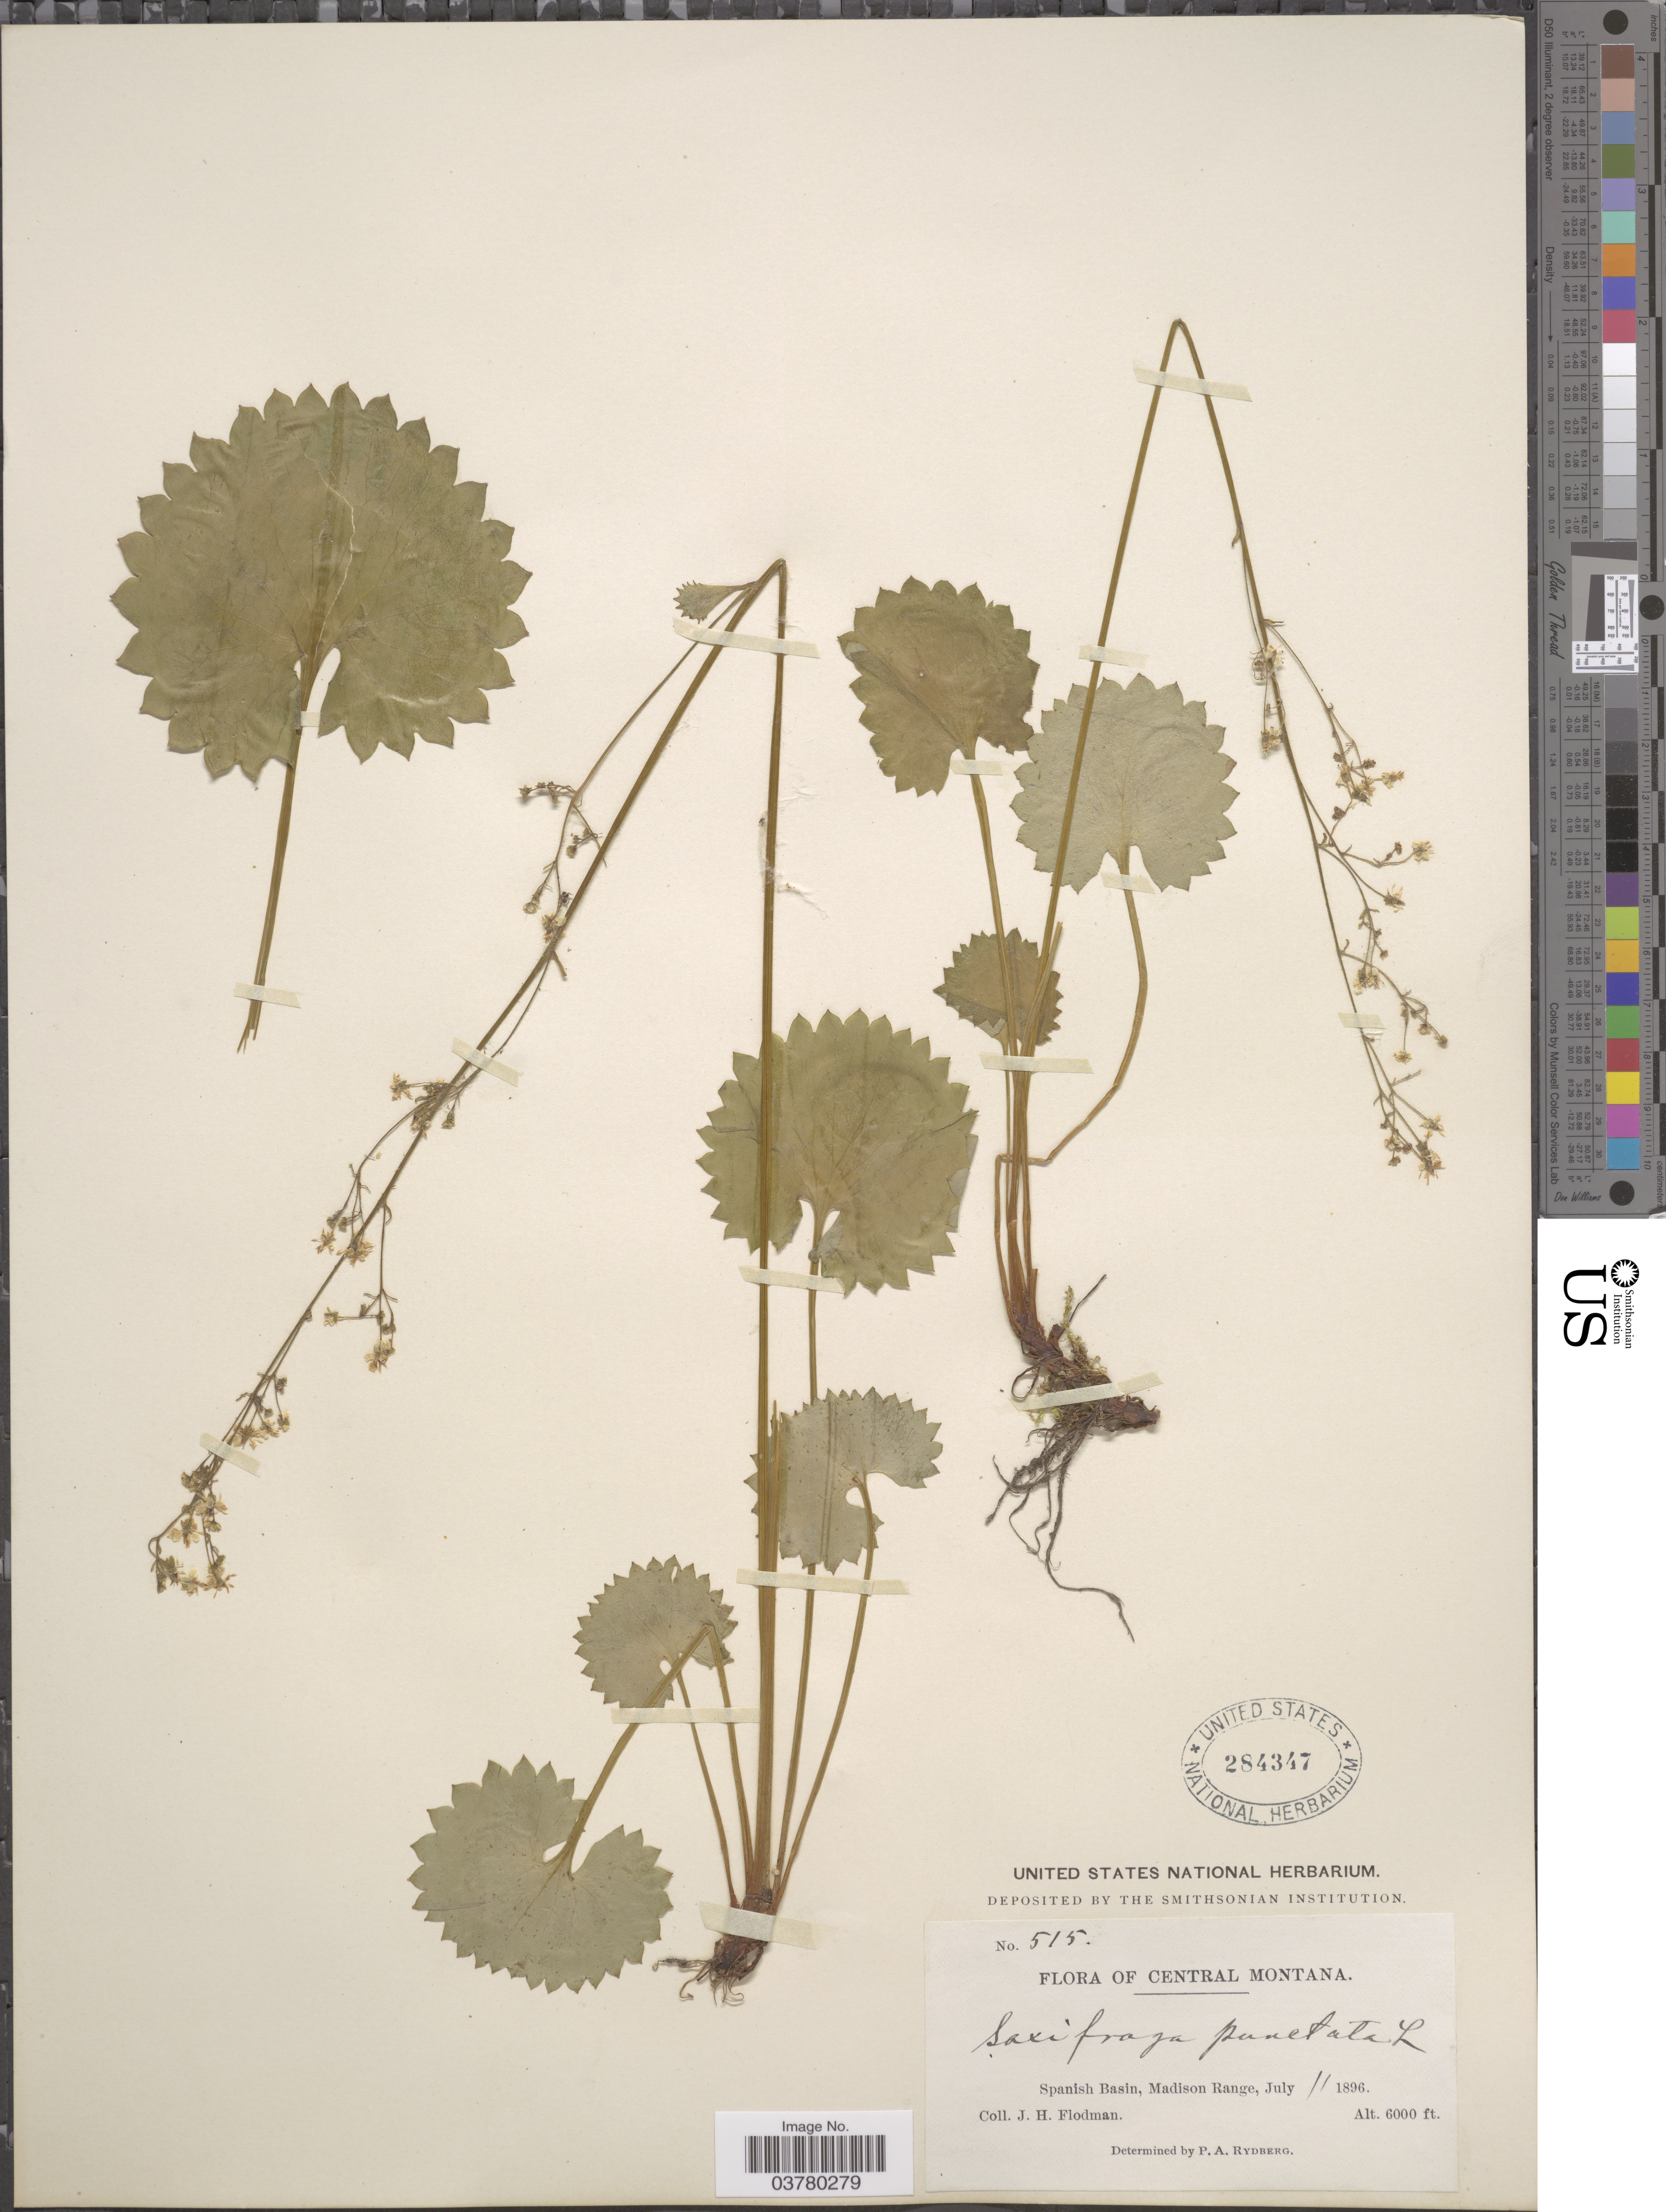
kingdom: Plantae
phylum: Tracheophyta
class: Magnoliopsida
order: Saxifragales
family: Saxifragaceae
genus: Micranthes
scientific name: Micranthes odontoloma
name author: (Piper) A. Heller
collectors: J. Flodman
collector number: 515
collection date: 1896-07-11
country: United States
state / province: Montana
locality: Central Montana. Spanish Basin, Madison Range.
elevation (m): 1829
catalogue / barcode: US 284347